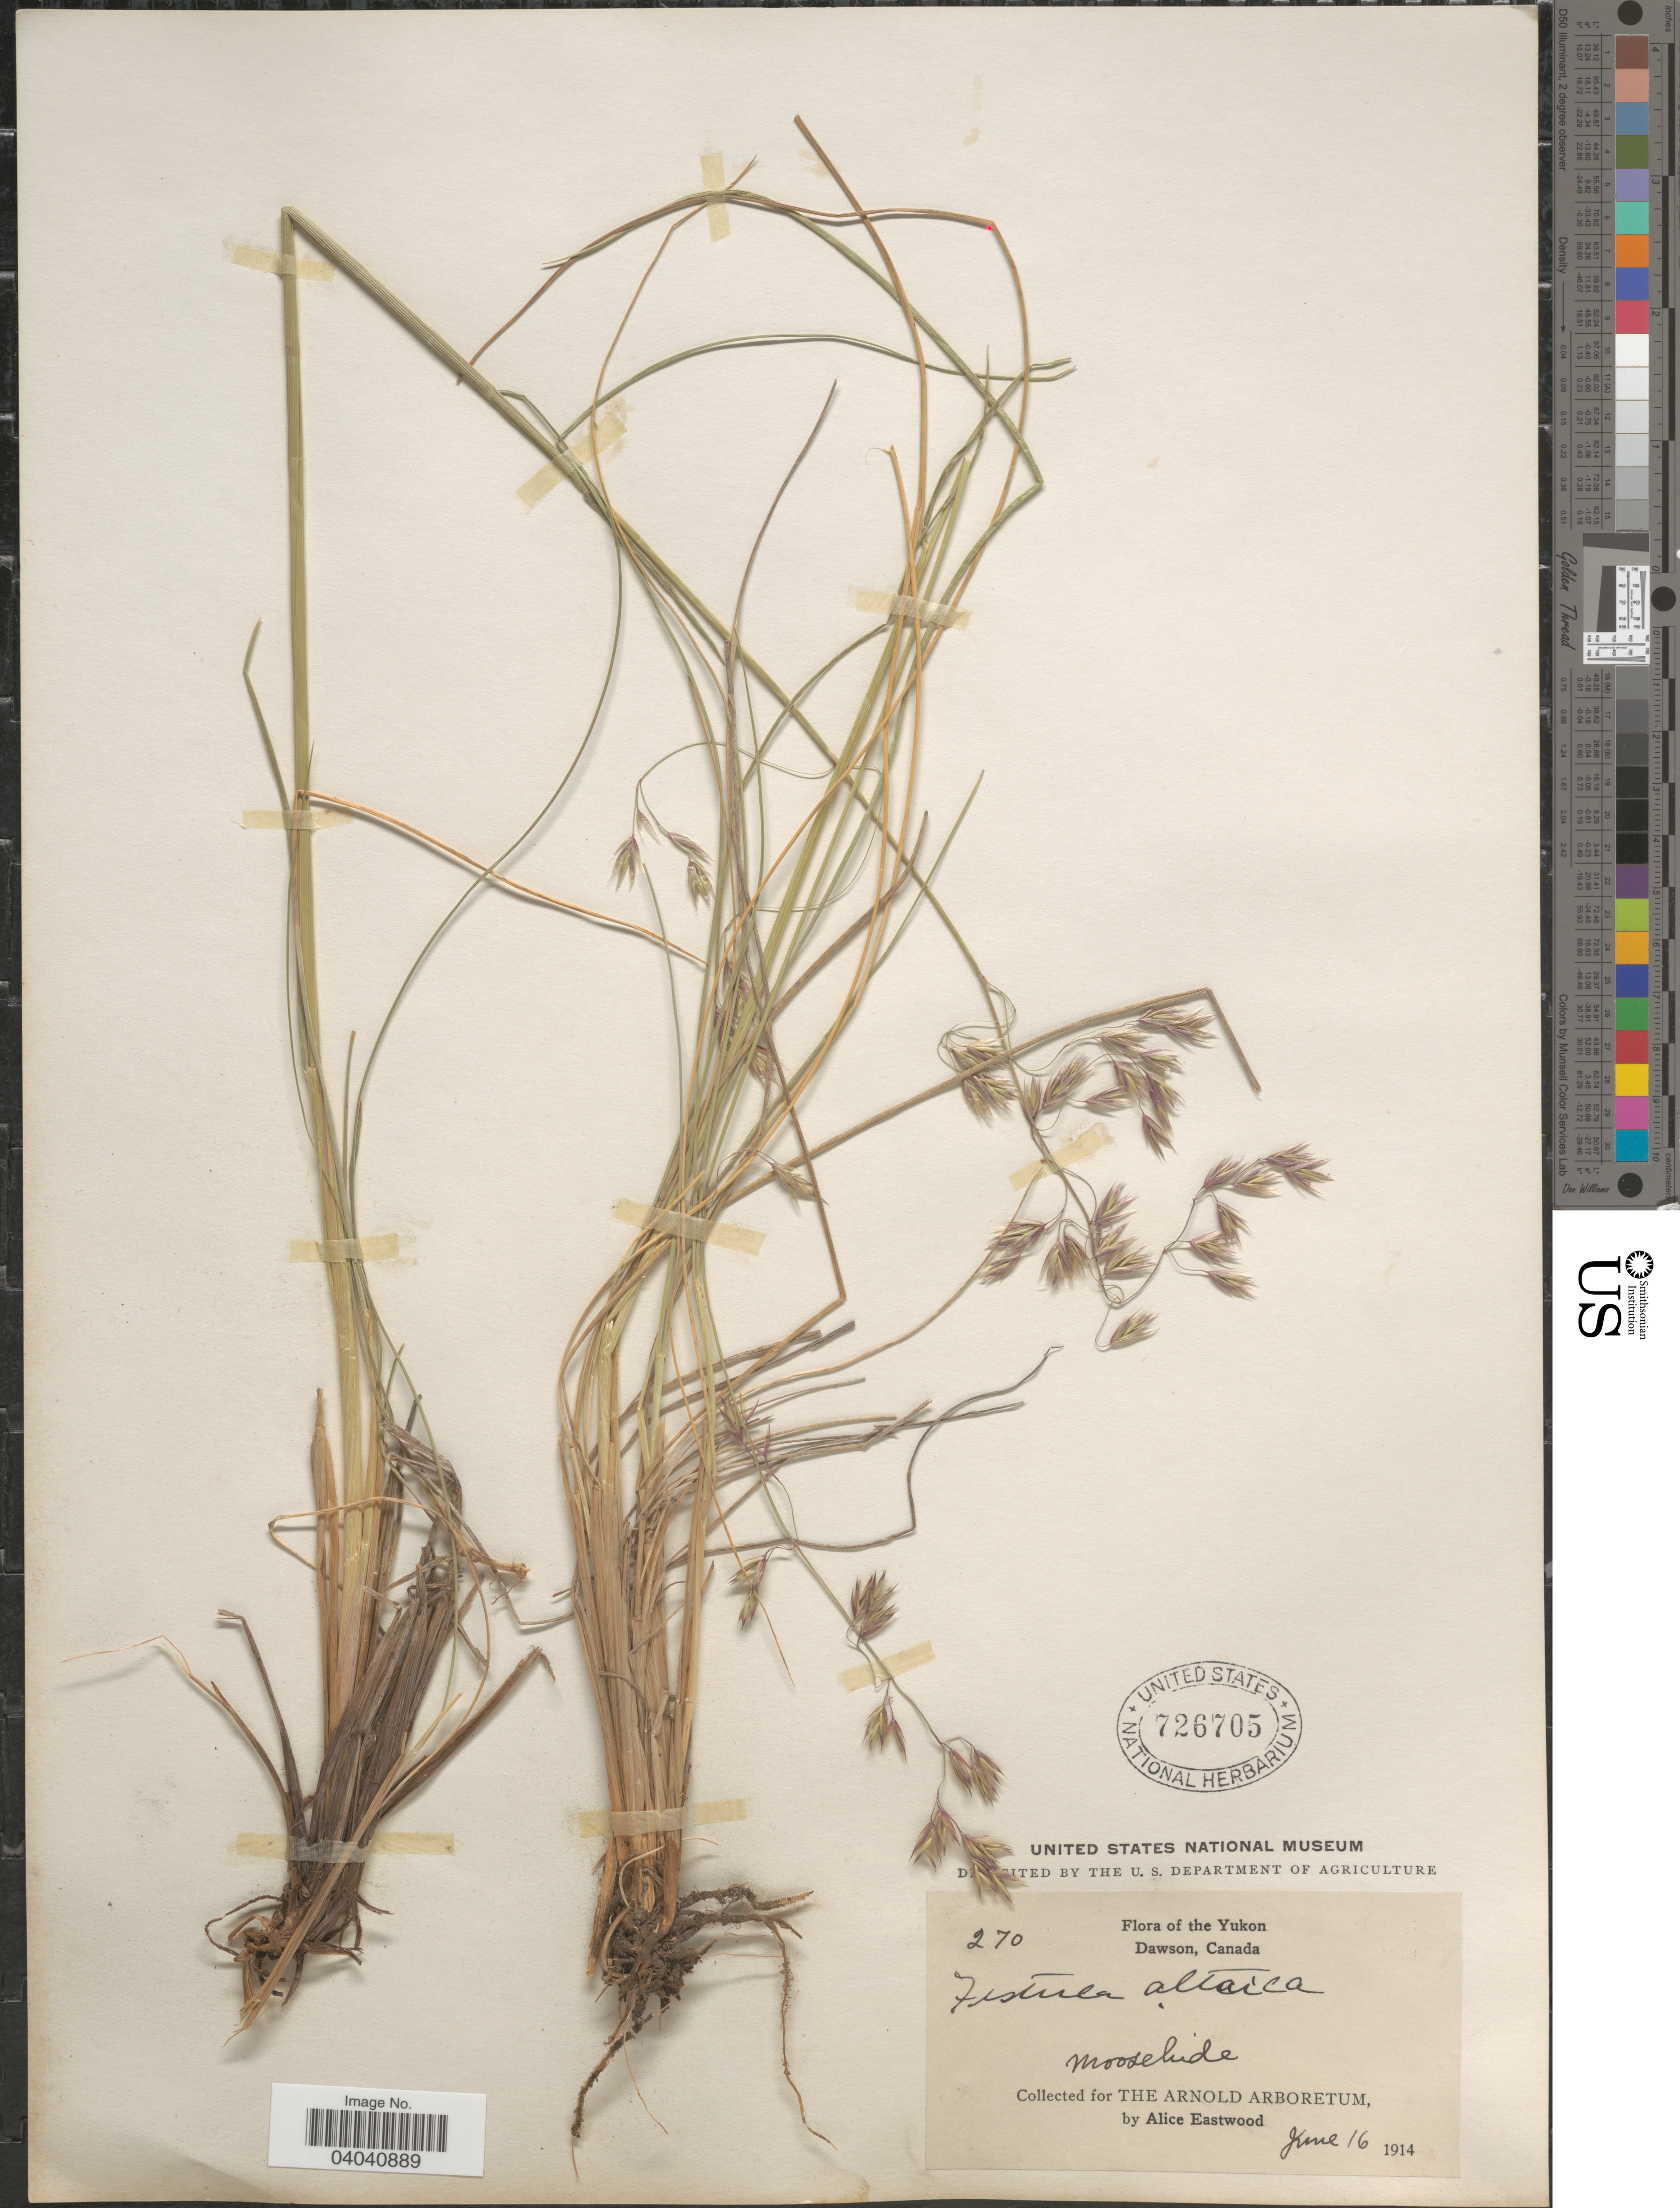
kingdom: Plantae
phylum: Tracheophyta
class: Liliopsida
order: Poales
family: Poaceae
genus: Festuca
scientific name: Festuca altaica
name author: Trin.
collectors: A. Eastwood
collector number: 270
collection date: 1914-06-16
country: Canada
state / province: Yukon Territory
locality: Yukon. Dawson. Moosehide.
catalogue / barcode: US 726705